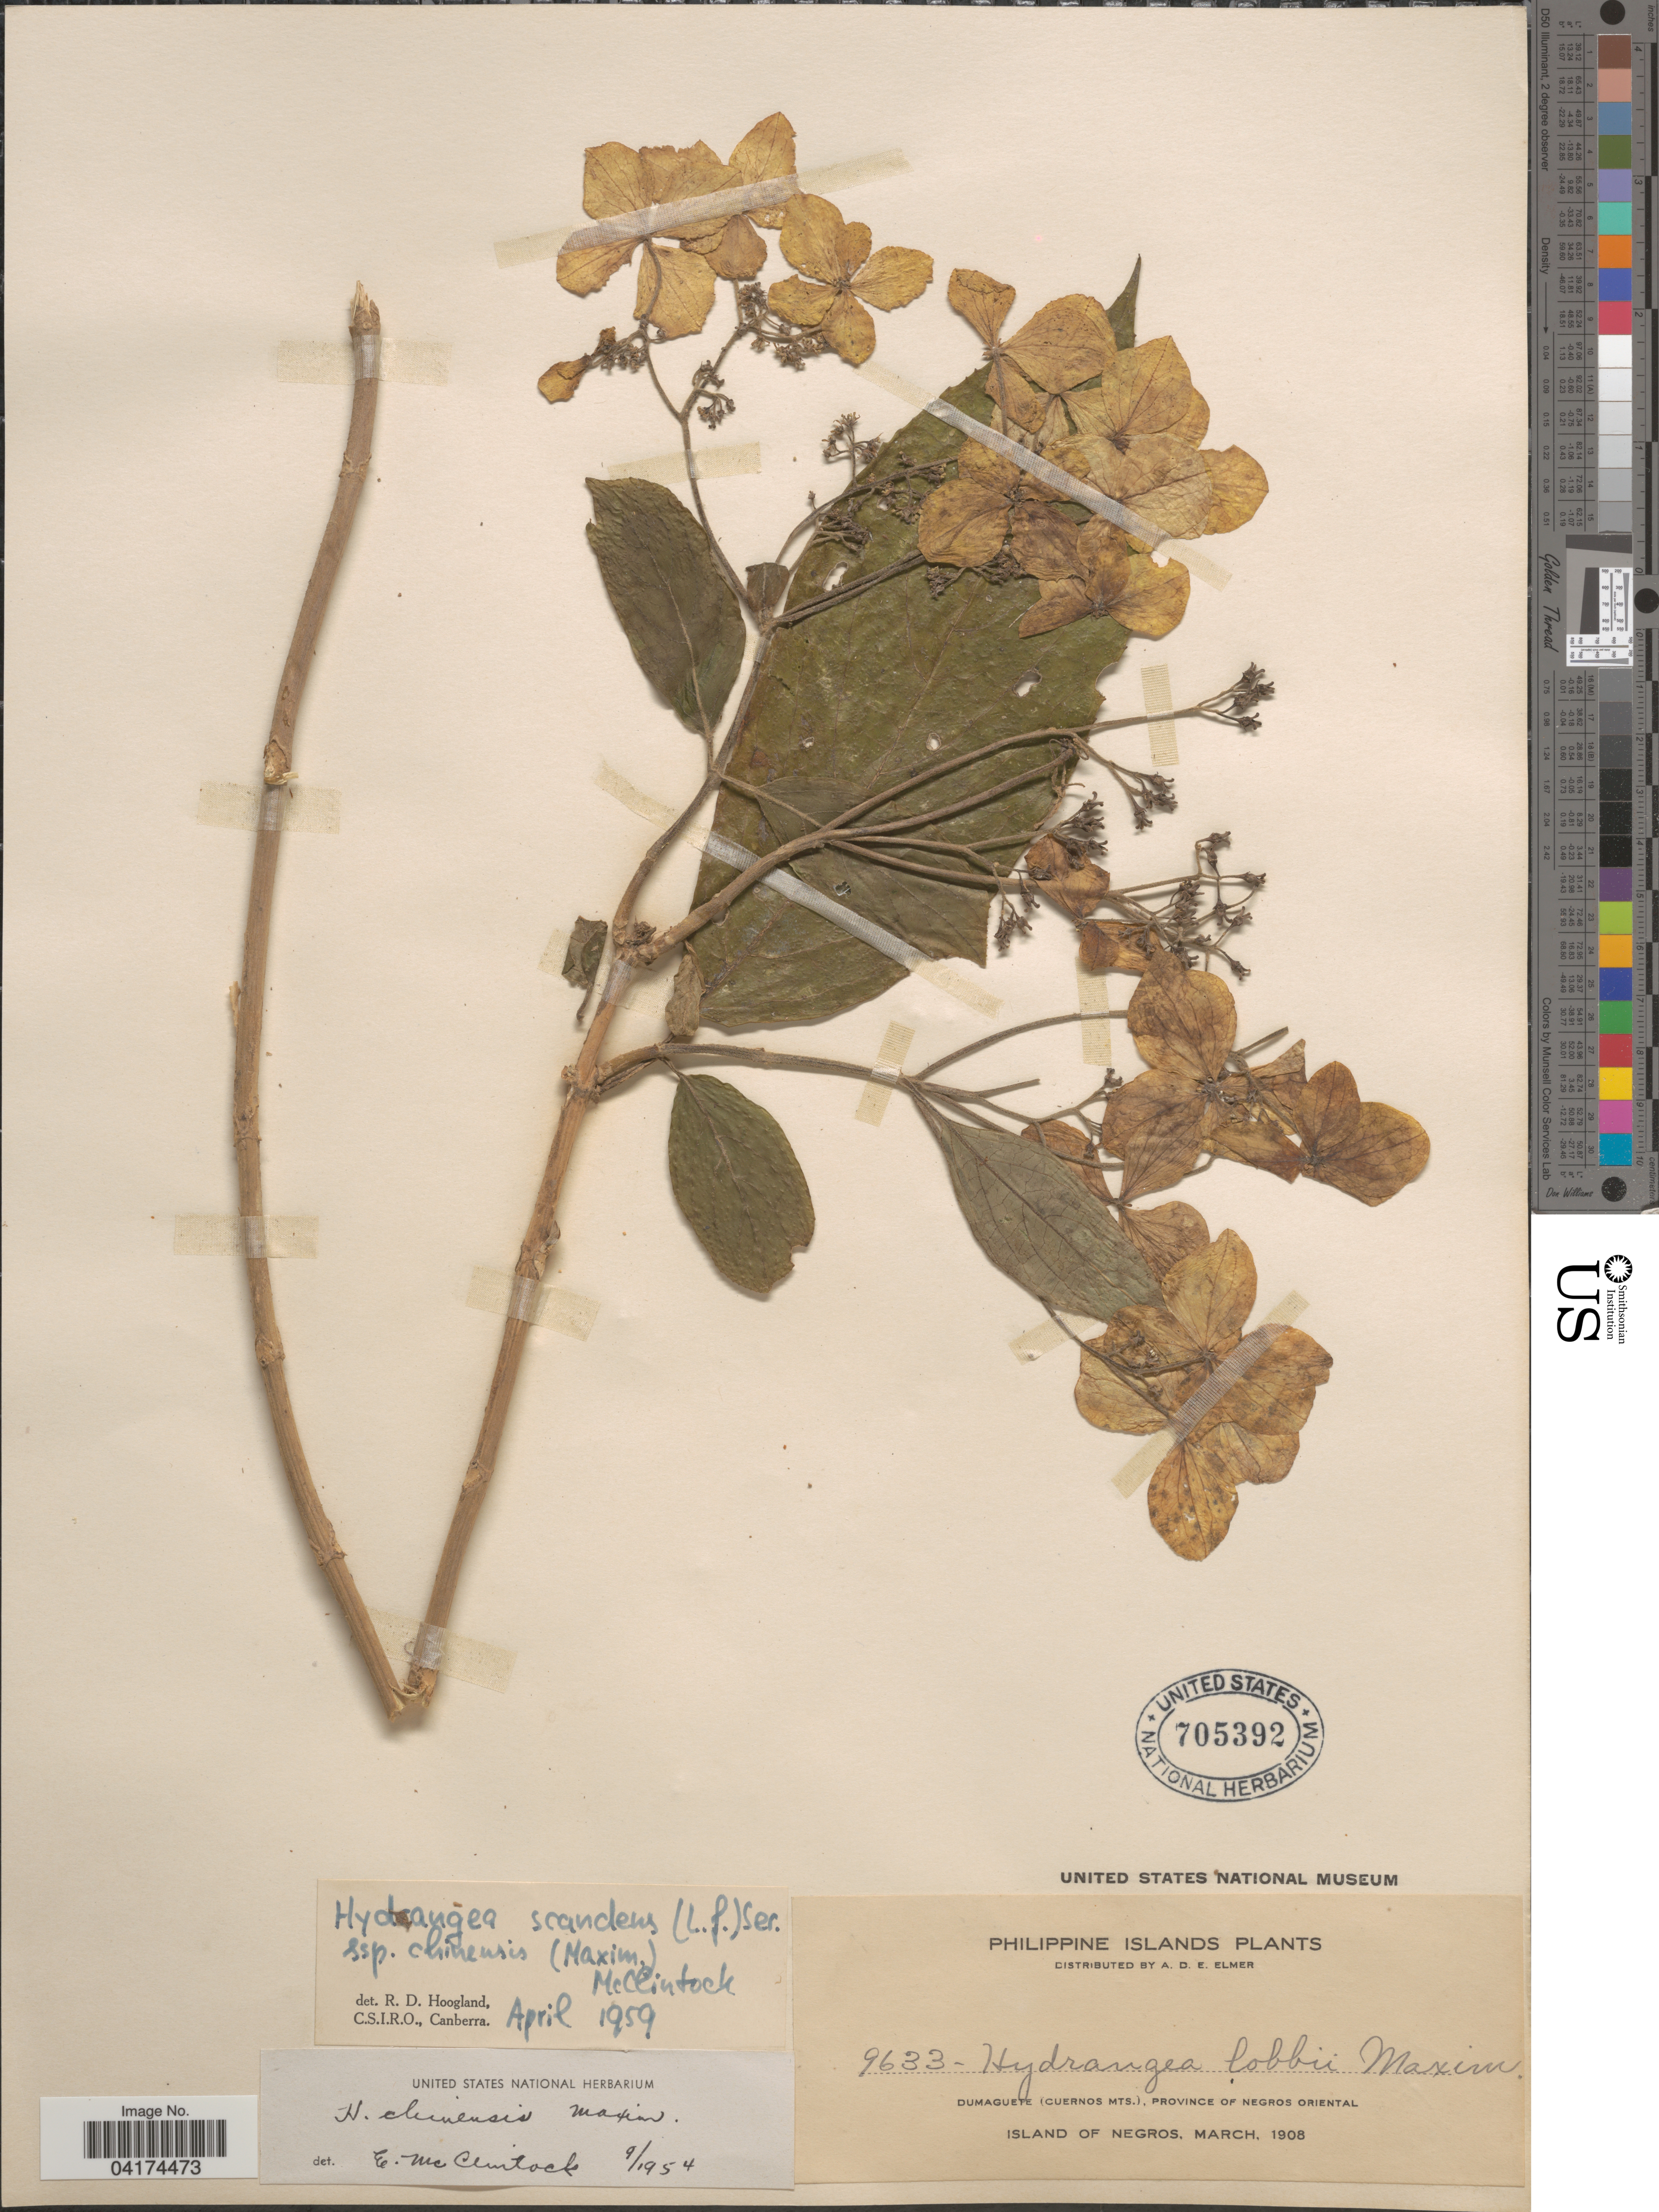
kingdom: Plantae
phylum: Tracheophyta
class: Magnoliopsida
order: Cornales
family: Hydrangeaceae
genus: Hydrangea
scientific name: Hydrangea scandens subsp. chinensis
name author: (Maxim.) E. M. McClint.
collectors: A. D. E. Elmer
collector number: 9633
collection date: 1908-03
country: Philippines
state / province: Central Visayas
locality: Philippine Islands. Dumaguete (Cuernos Mts.), Province of Negros Oriental. Island of Negros.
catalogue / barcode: US 705392